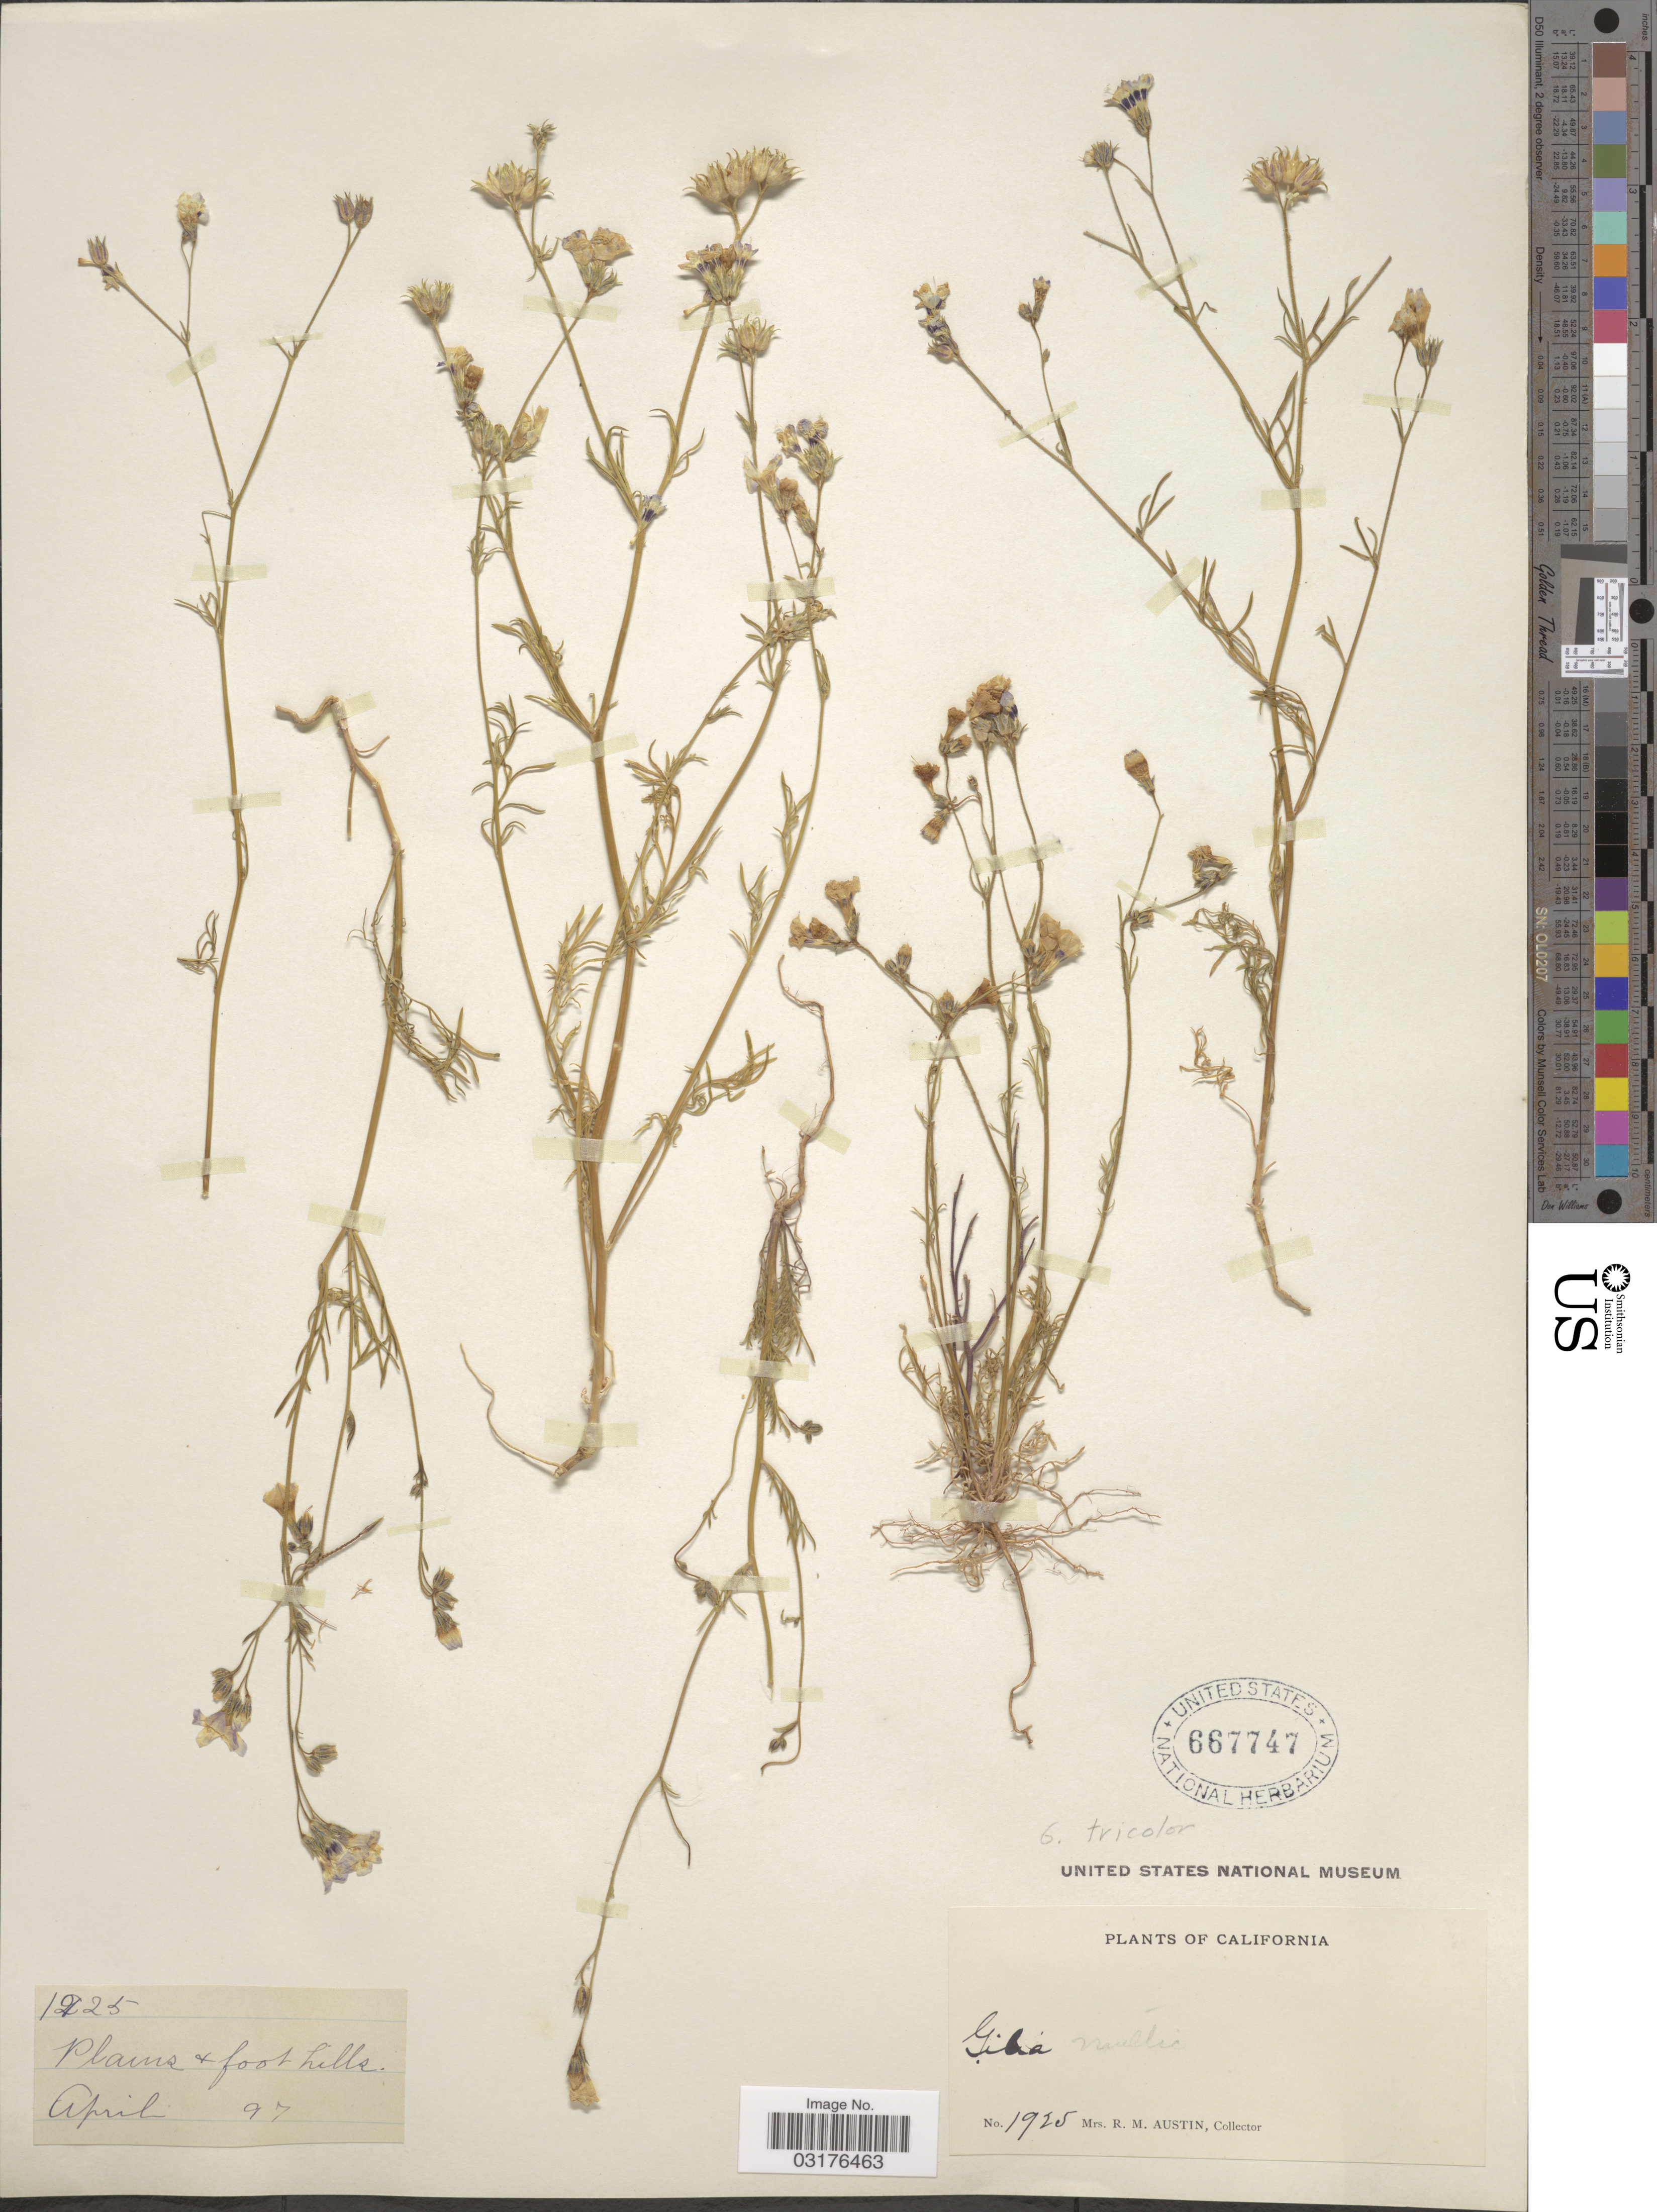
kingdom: Plantae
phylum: Tracheophyta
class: Magnoliopsida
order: Ericales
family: Polemoniaceae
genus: Gilia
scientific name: Gilia tricolor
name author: Benth.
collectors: R. Austin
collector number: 1925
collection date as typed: Transcribed d/m/y: /4/97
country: United States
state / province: California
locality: Plains & foot hills.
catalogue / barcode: US 667747